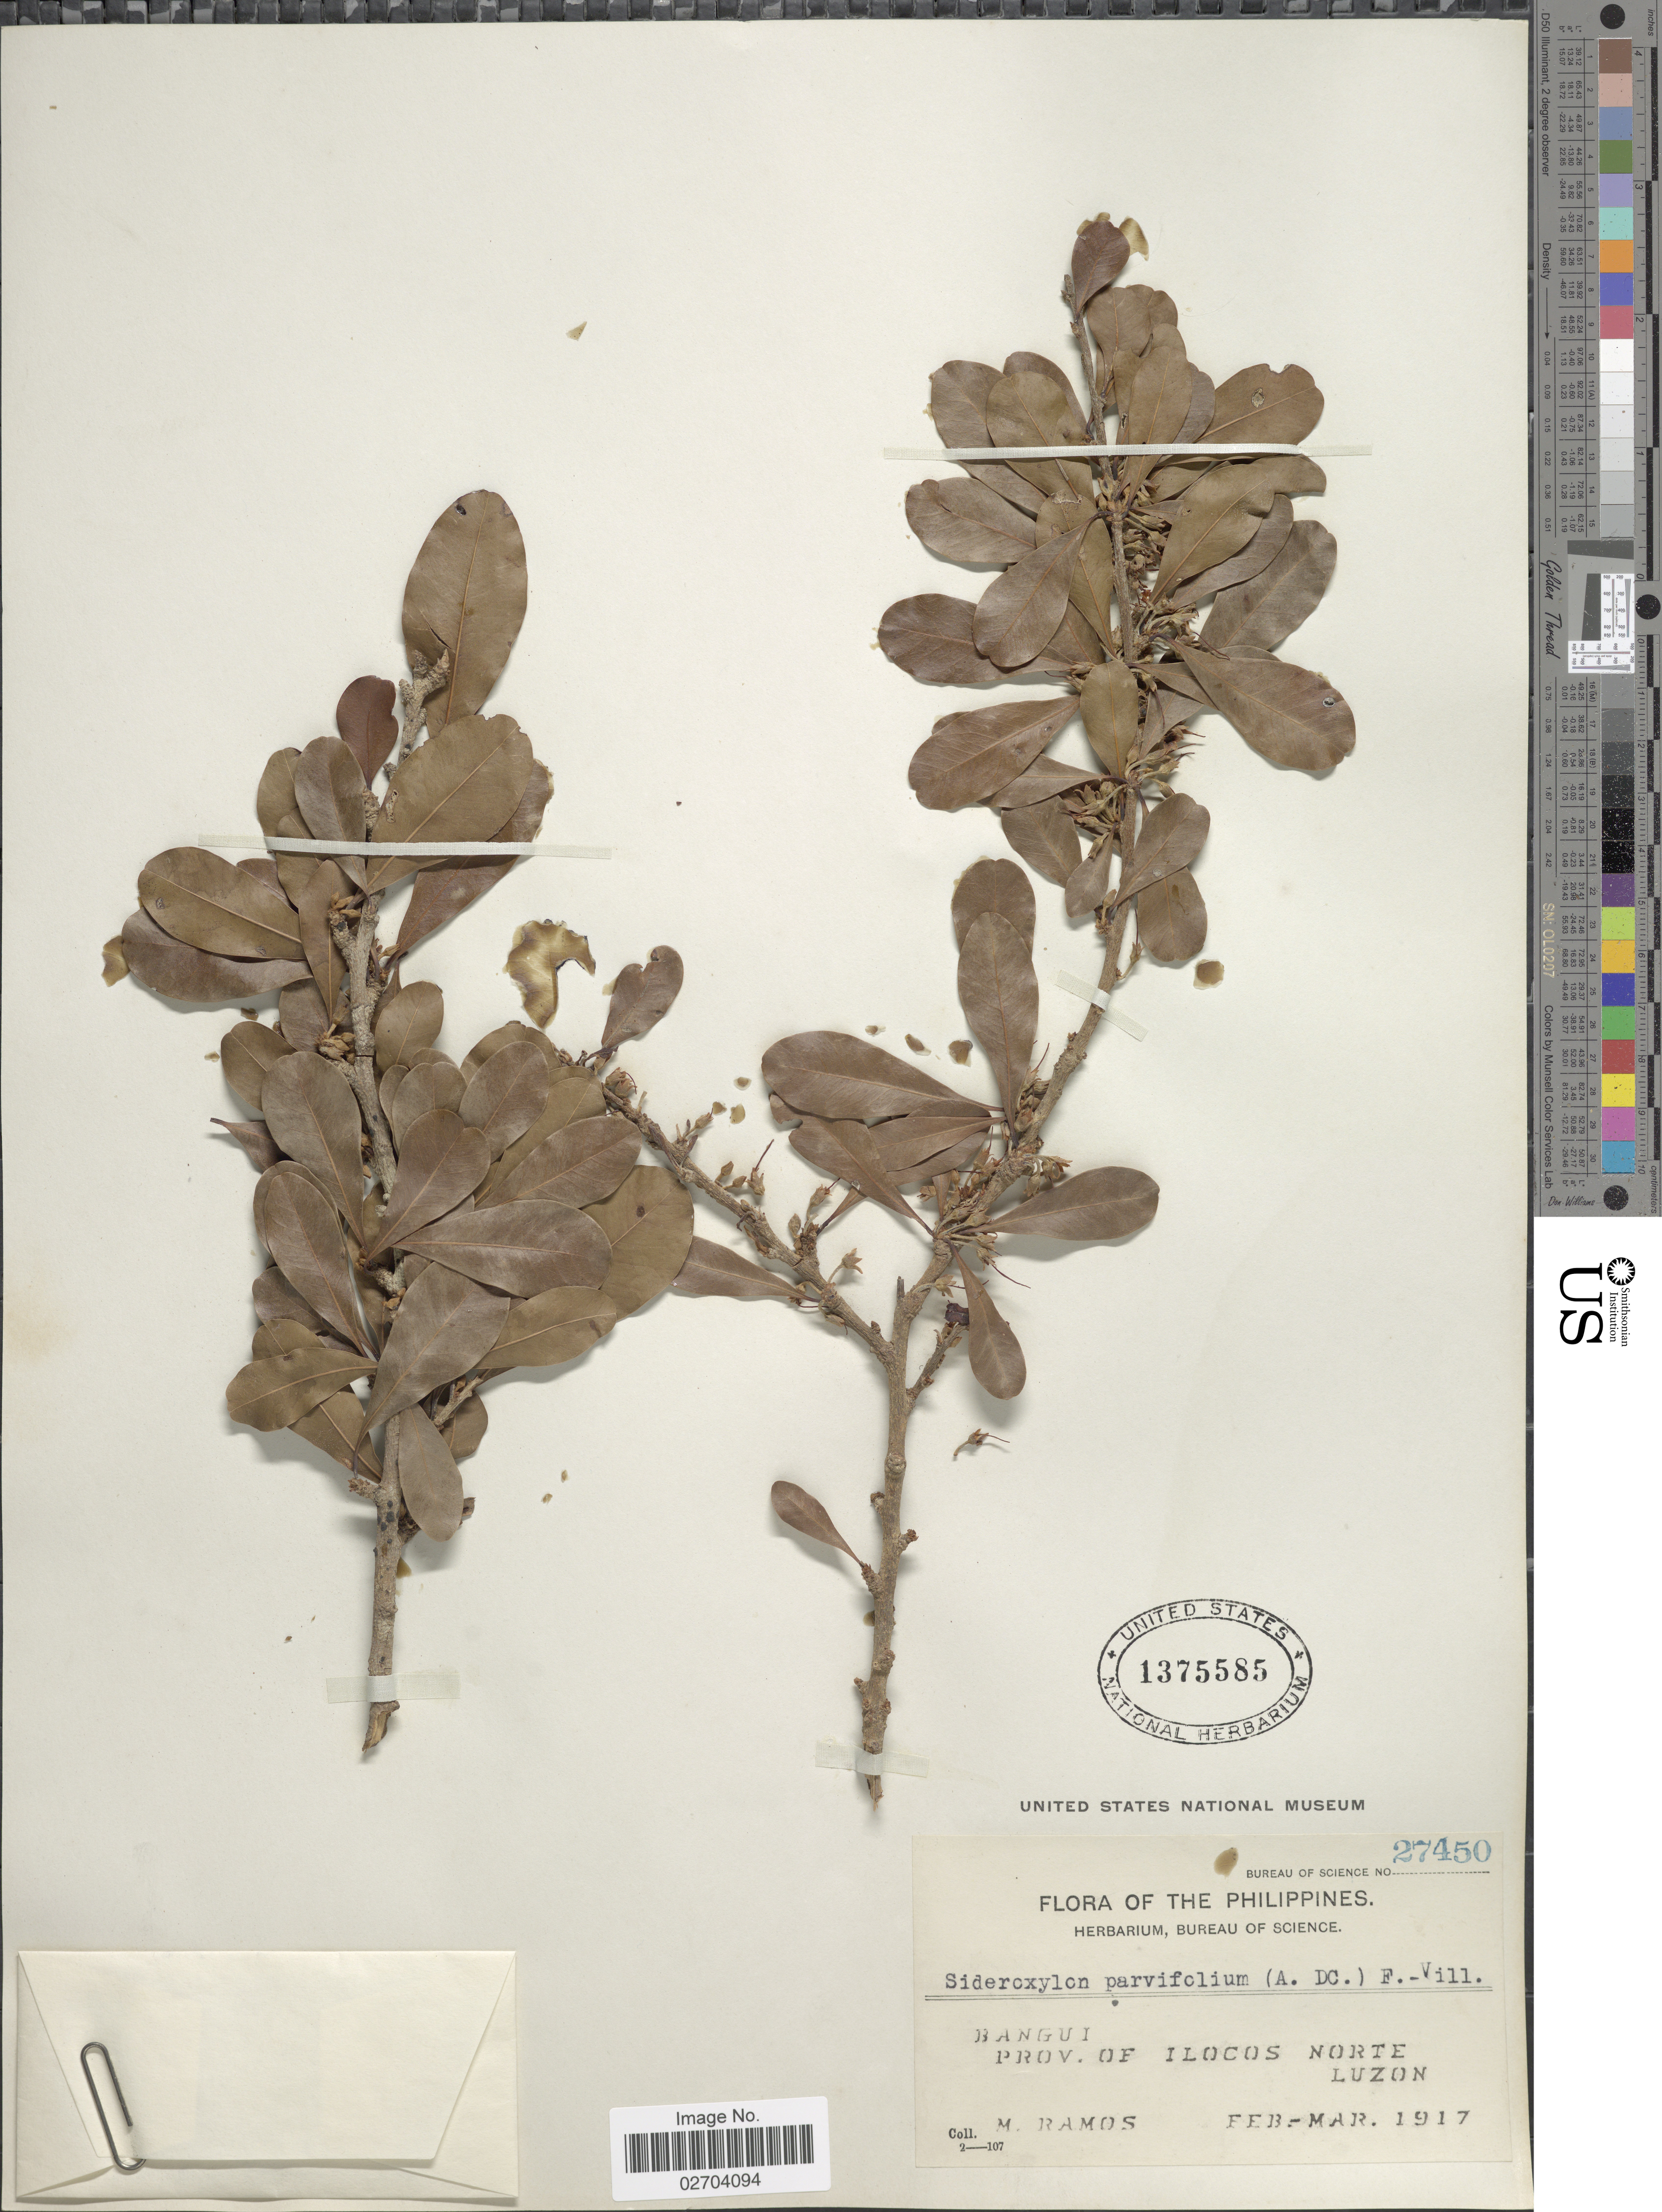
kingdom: Plantae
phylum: Tracheophyta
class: Magnoliopsida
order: Ericales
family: Sapotaceae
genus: Sideroxylon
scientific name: Sideroxylon parvifolium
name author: (A. DC.) Fern.-Vill.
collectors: M. Ramos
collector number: Bureau of Science 27450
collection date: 1917-02/1917-03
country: Philippines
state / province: Ilocos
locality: Bangui, Prov. of Ilocos Norte Luzon.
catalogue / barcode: US 1375585